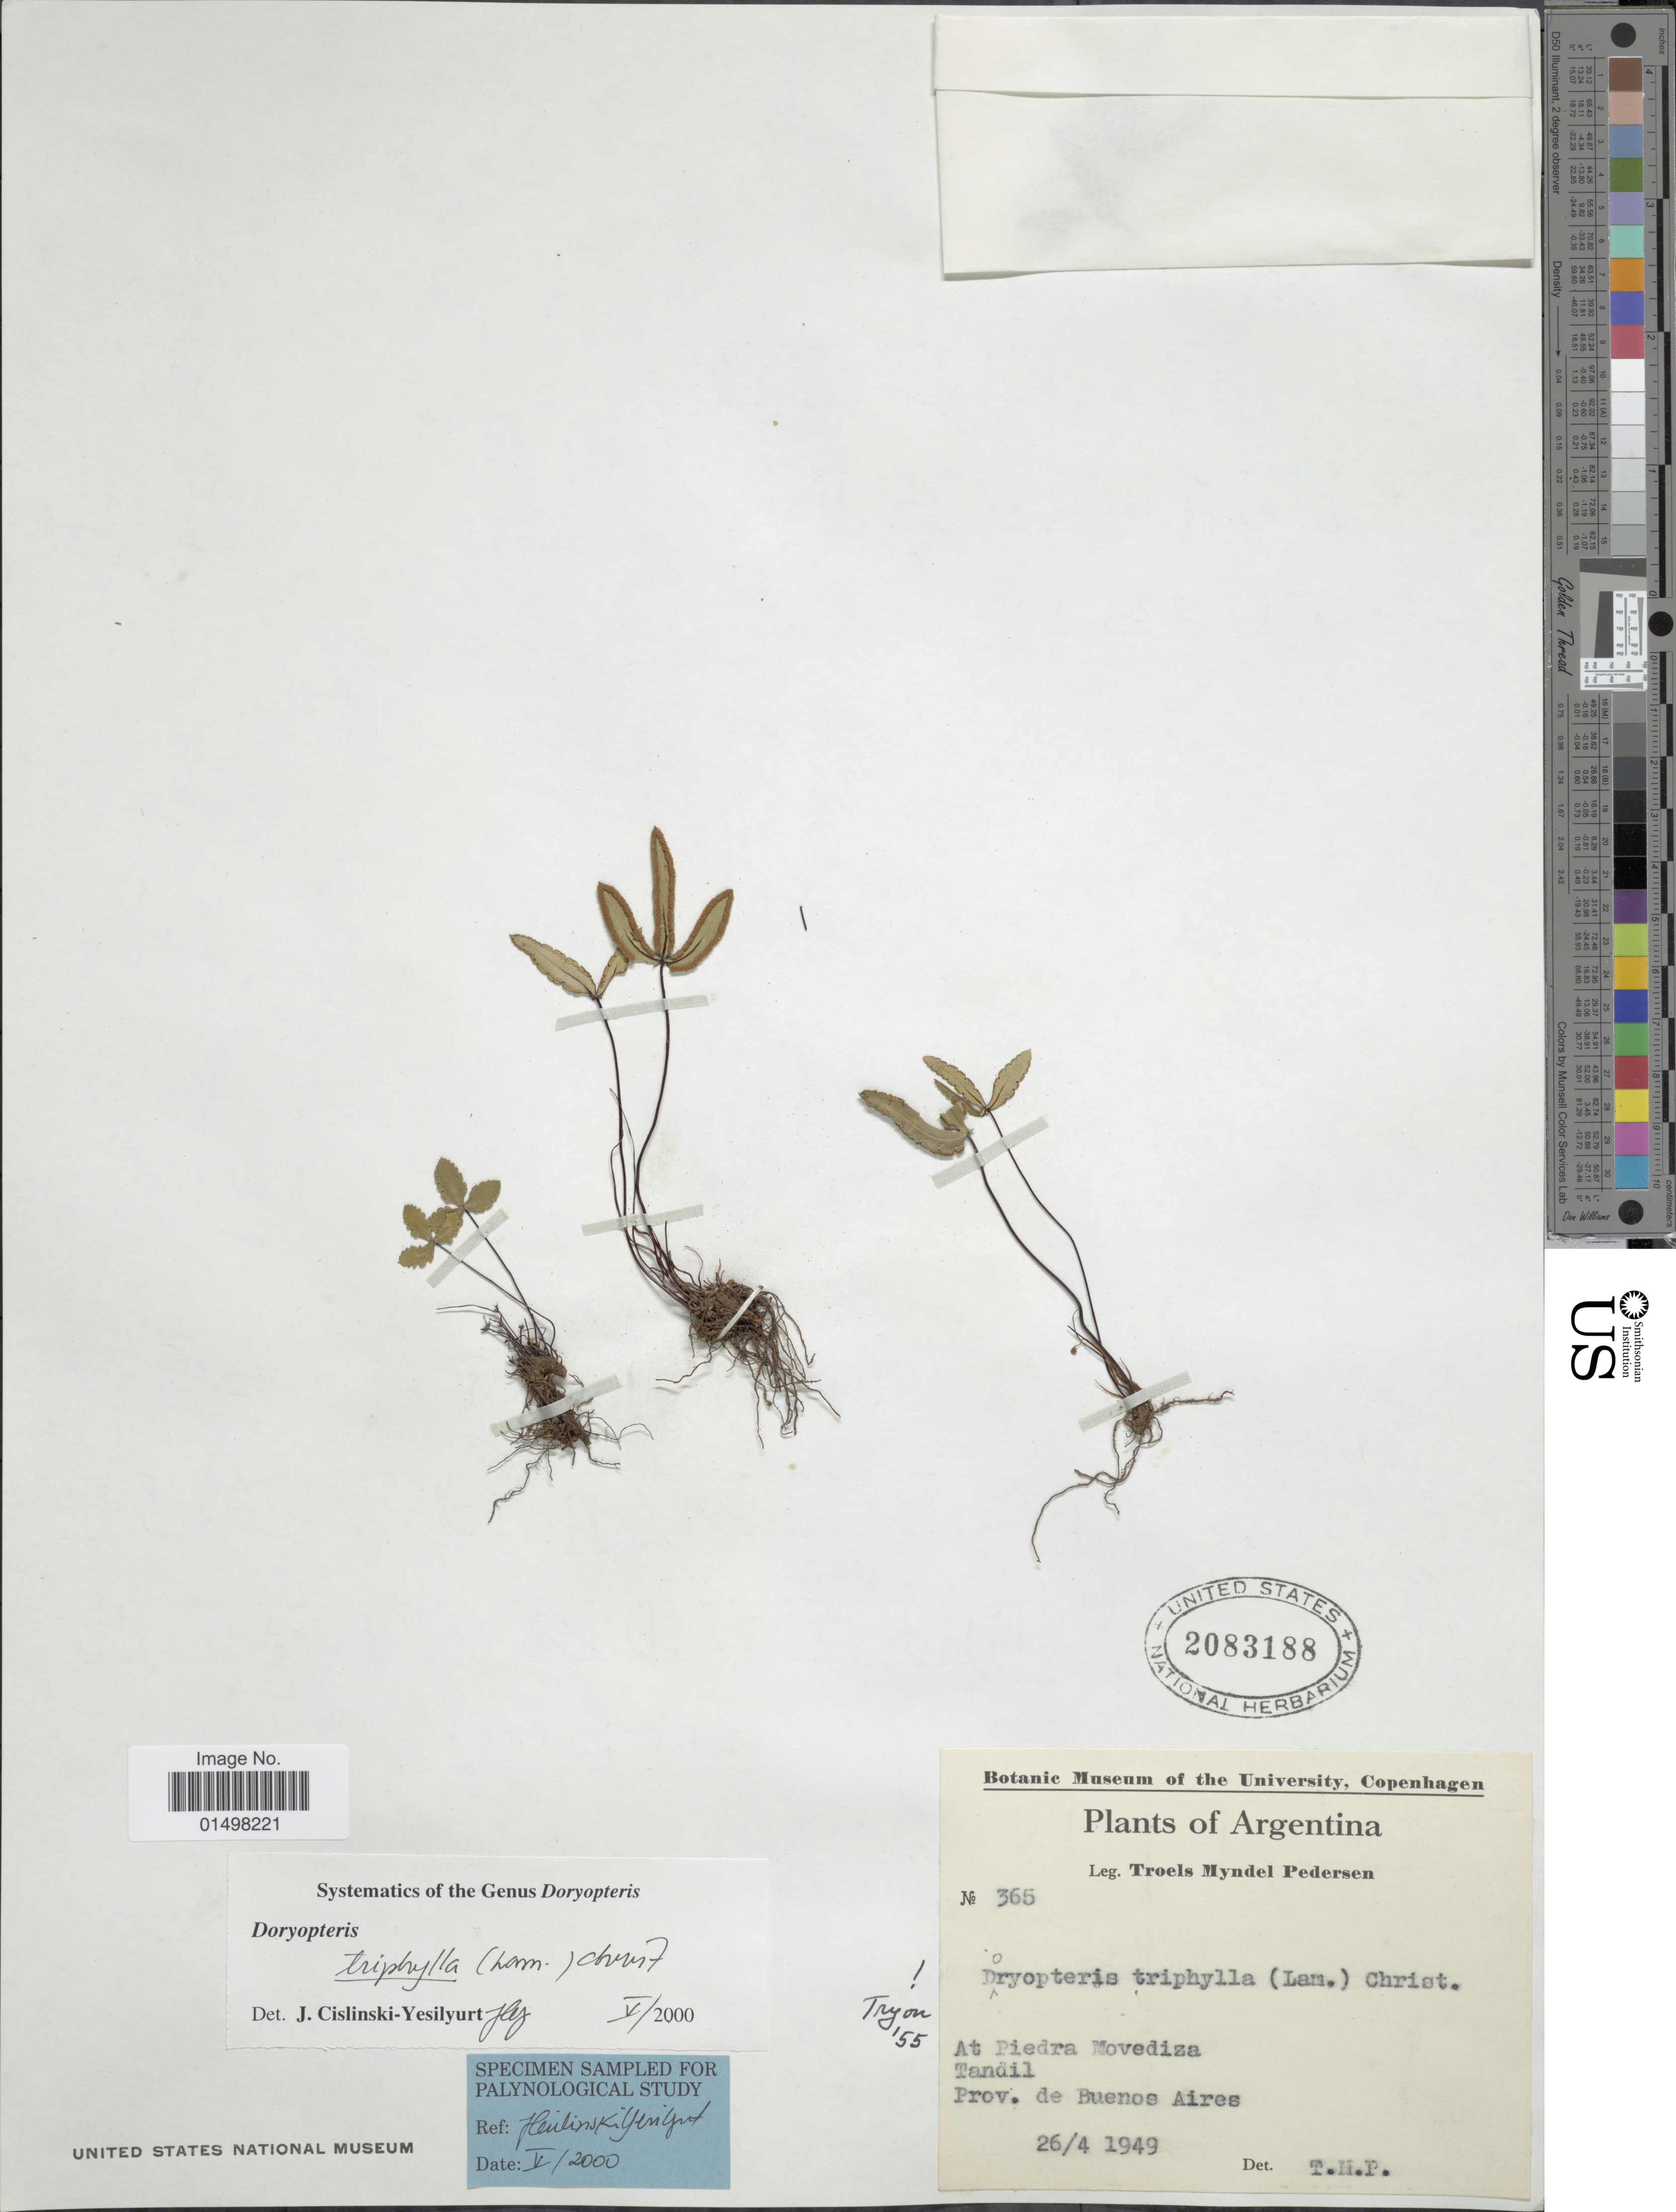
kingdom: Plantae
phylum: Tracheophyta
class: Polypodiopsida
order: Polypodiales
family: Pteridaceae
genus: Doryopteris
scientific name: Doryopteris triphylla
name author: (Lam.) Christ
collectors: T. Pederson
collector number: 365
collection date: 1949-04-26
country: Argentina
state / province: Buenos Aires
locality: At Piedra Movediza. Tandil. Prov. de Buenos Aires.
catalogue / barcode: US 2083188